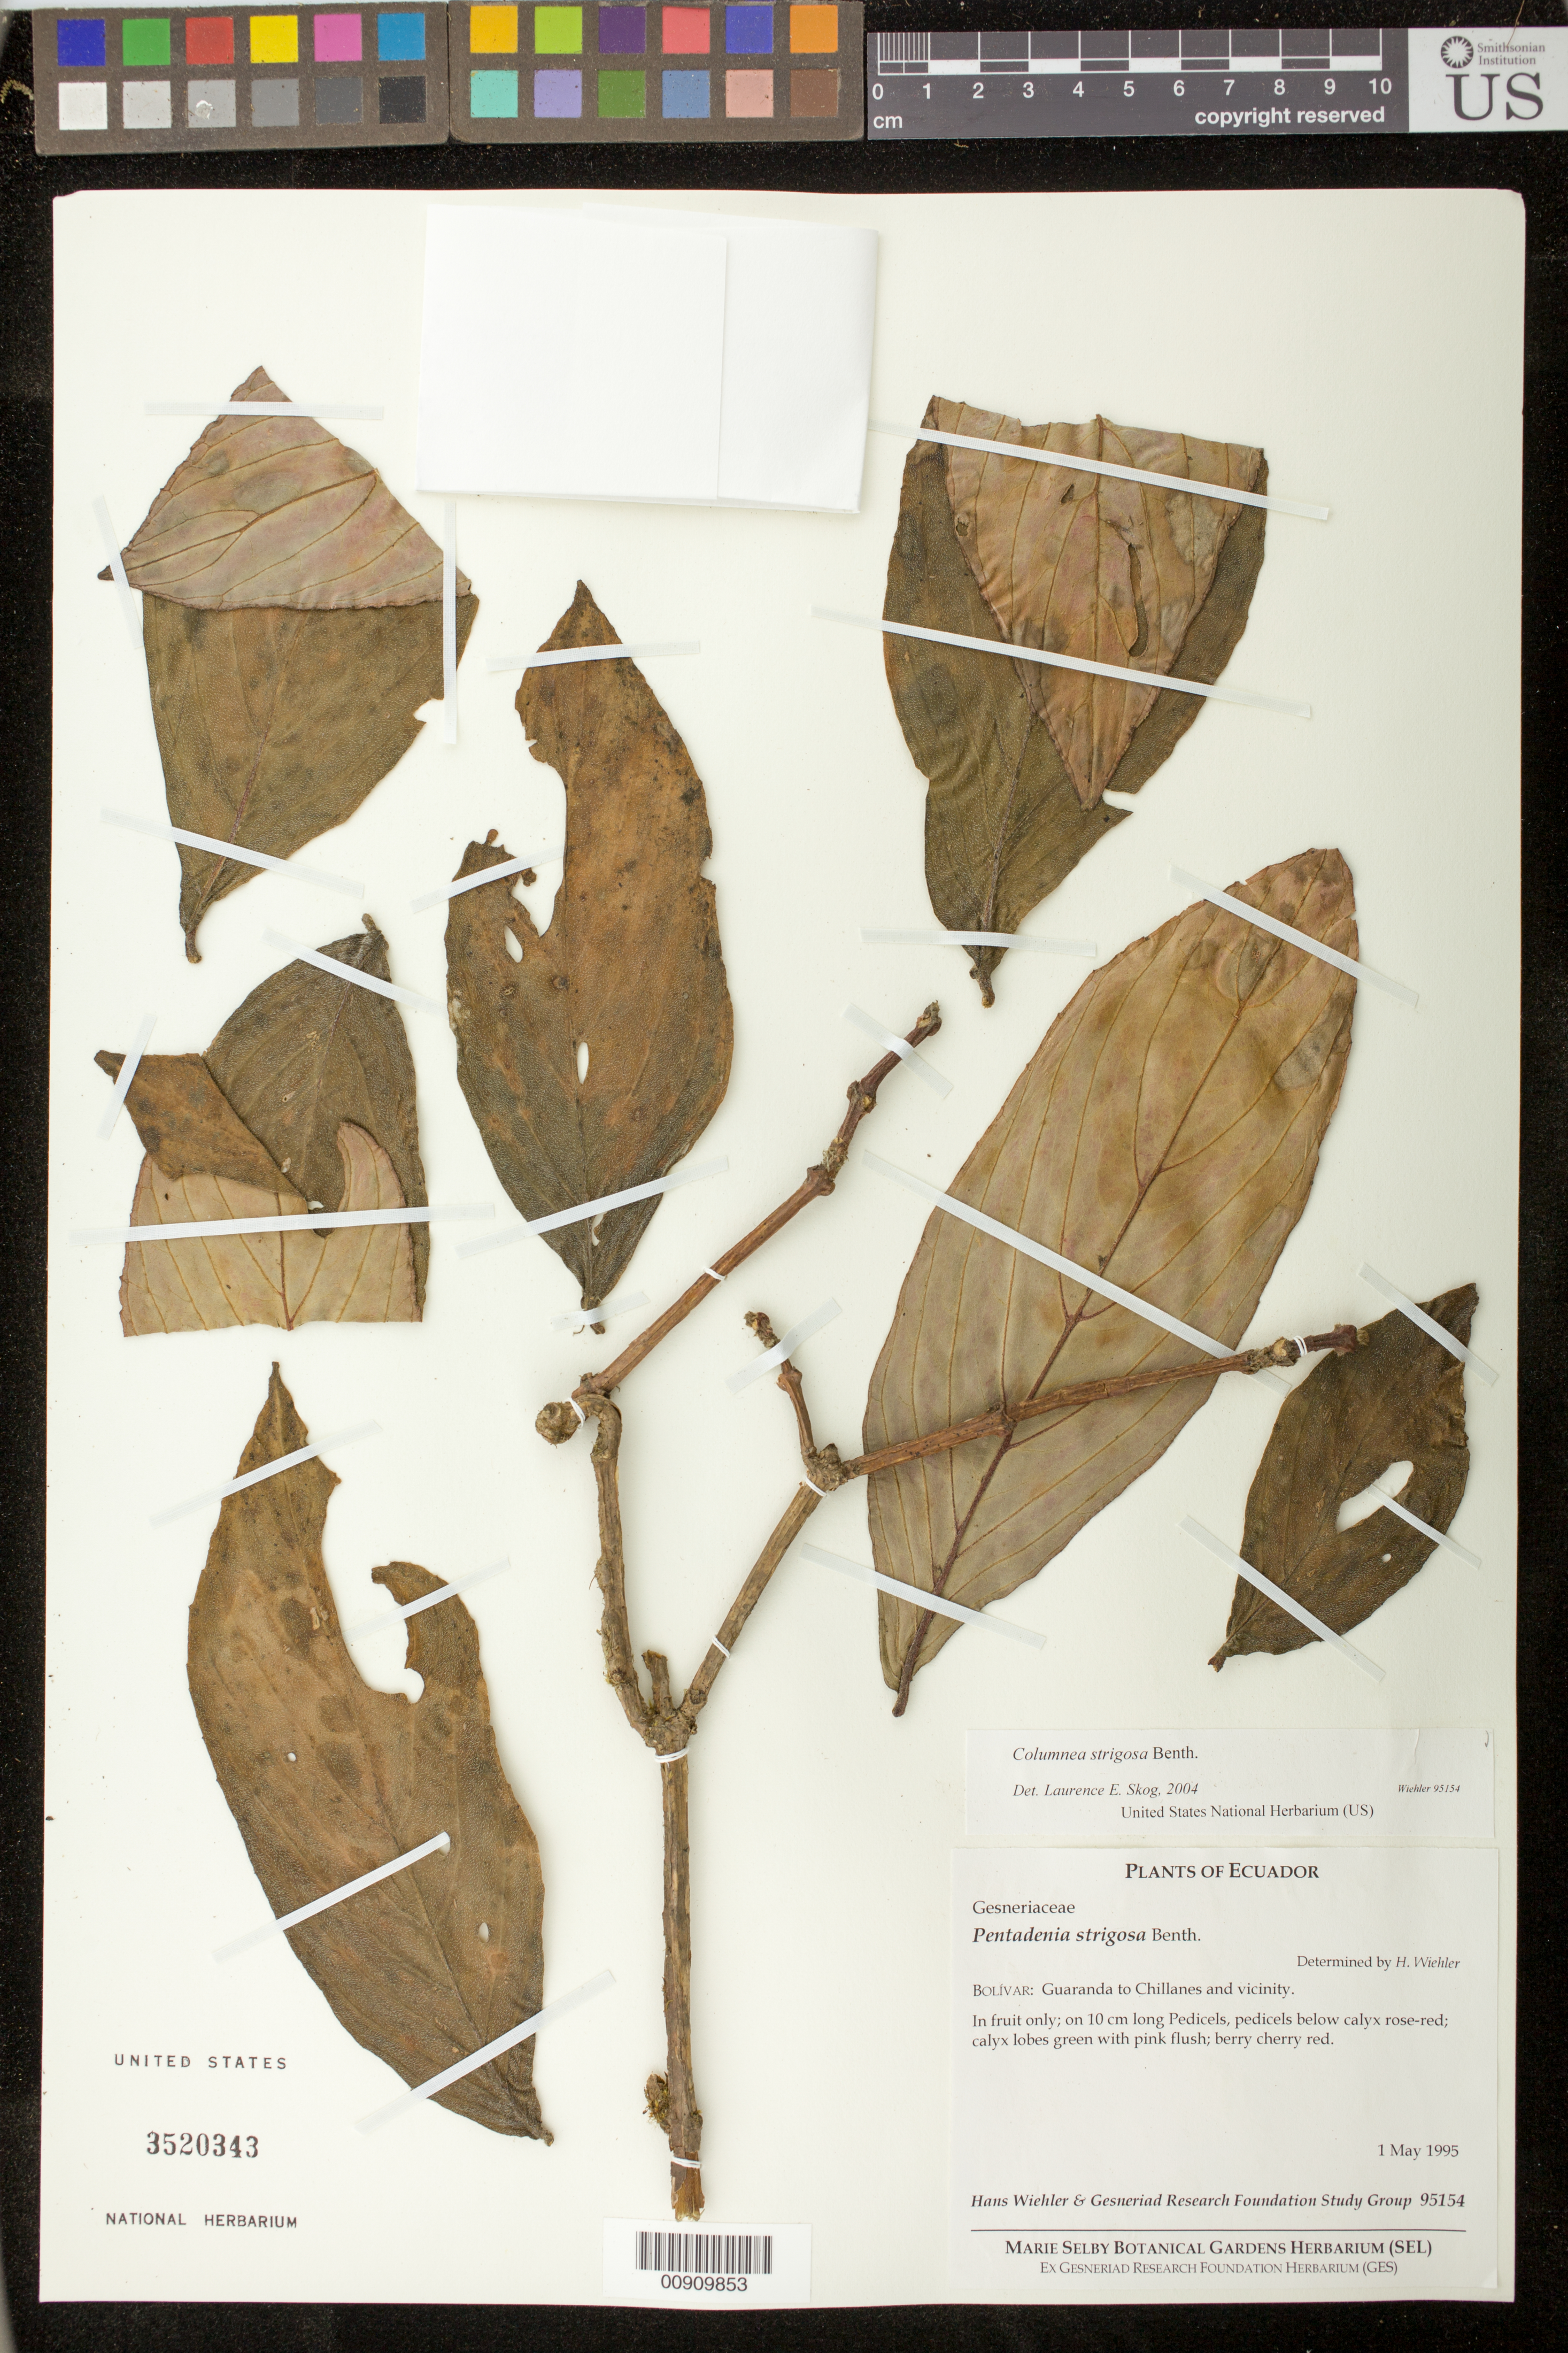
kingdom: Plantae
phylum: Tracheophyta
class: Magnoliopsida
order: Lamiales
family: Gesneriaceae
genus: Columnea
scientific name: Columnea strigosa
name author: Benth.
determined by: Skog, Laurence E.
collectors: H. J. Wiehler & GRF Study Group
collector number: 95154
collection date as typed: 01 May 1995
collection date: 1995-05-01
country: Ecuador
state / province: Bolívar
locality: Bolívar: Guaranda to Chillanes and vicinity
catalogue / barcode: US 3520343